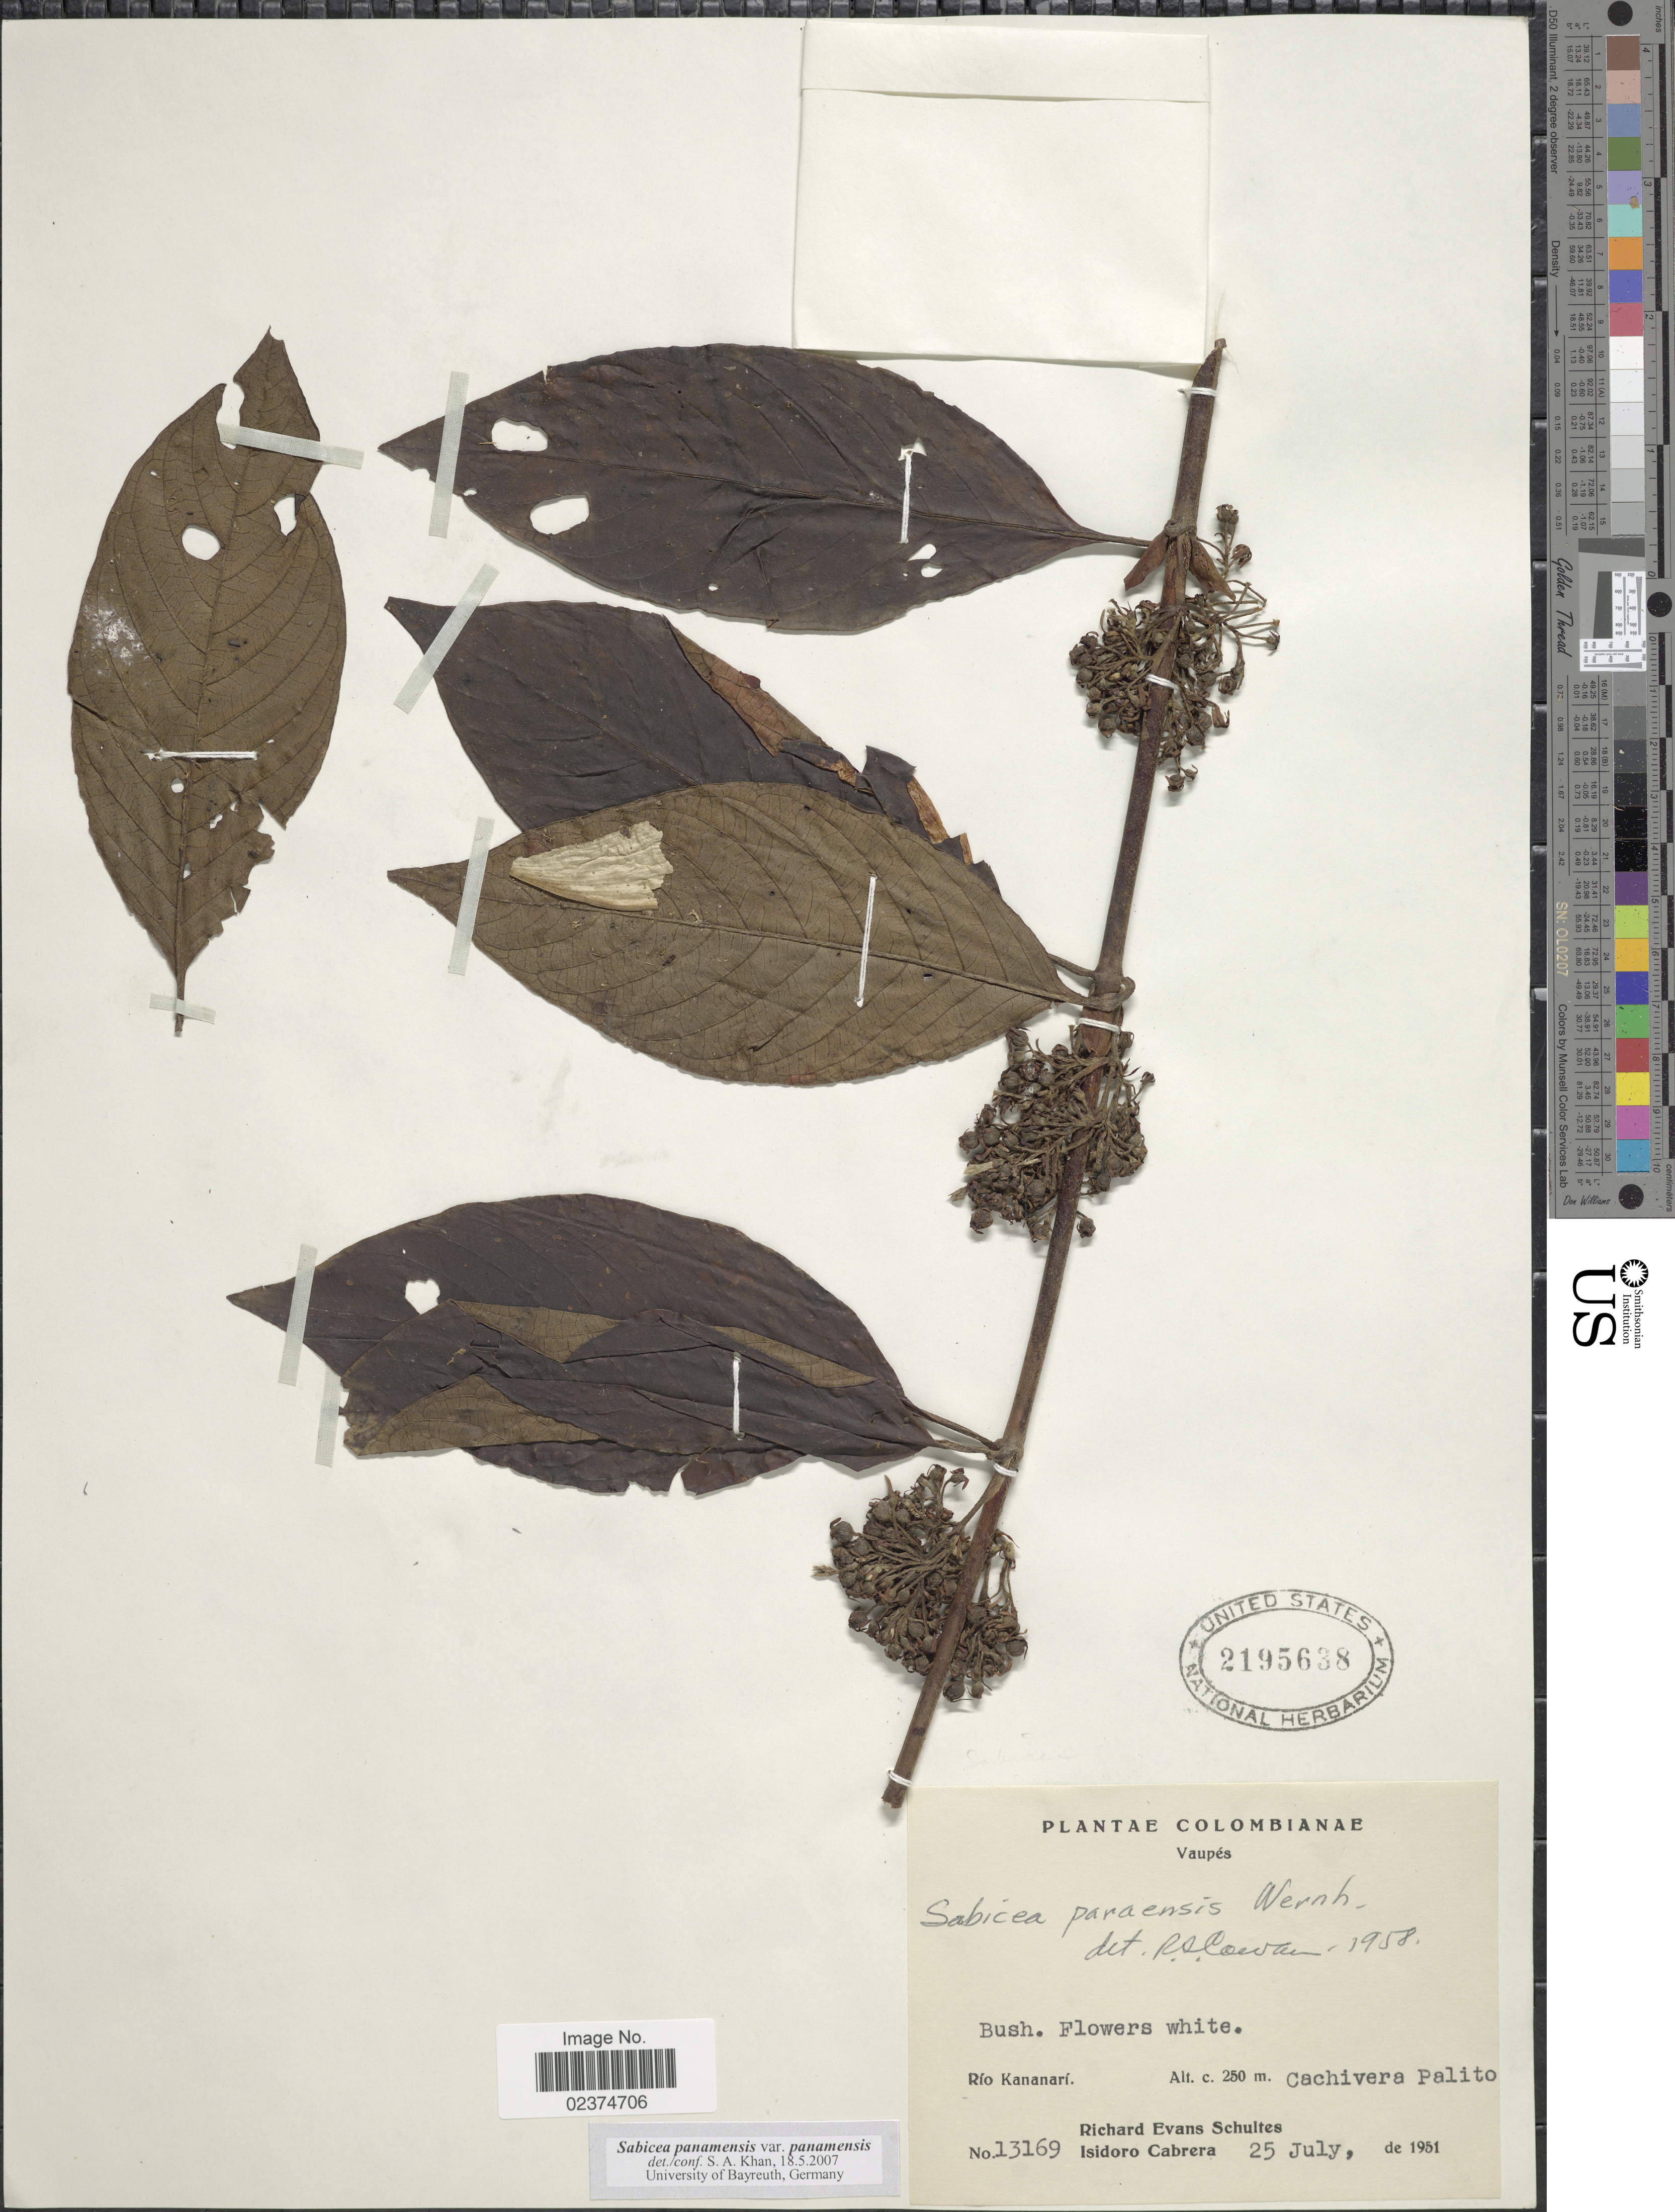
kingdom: Plantae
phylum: Tracheophyta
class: Magnoliopsida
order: Gentianales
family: Rubiaceae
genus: Sabicea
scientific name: Sabicea panamensis var. panamensis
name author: Wernham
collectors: R. E. Schultes & I. Cabrera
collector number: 13169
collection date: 1951-07-25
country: Colombia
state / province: Vaupés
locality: Rio Kananari, Cachivera Palito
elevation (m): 250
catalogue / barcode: US 2195638